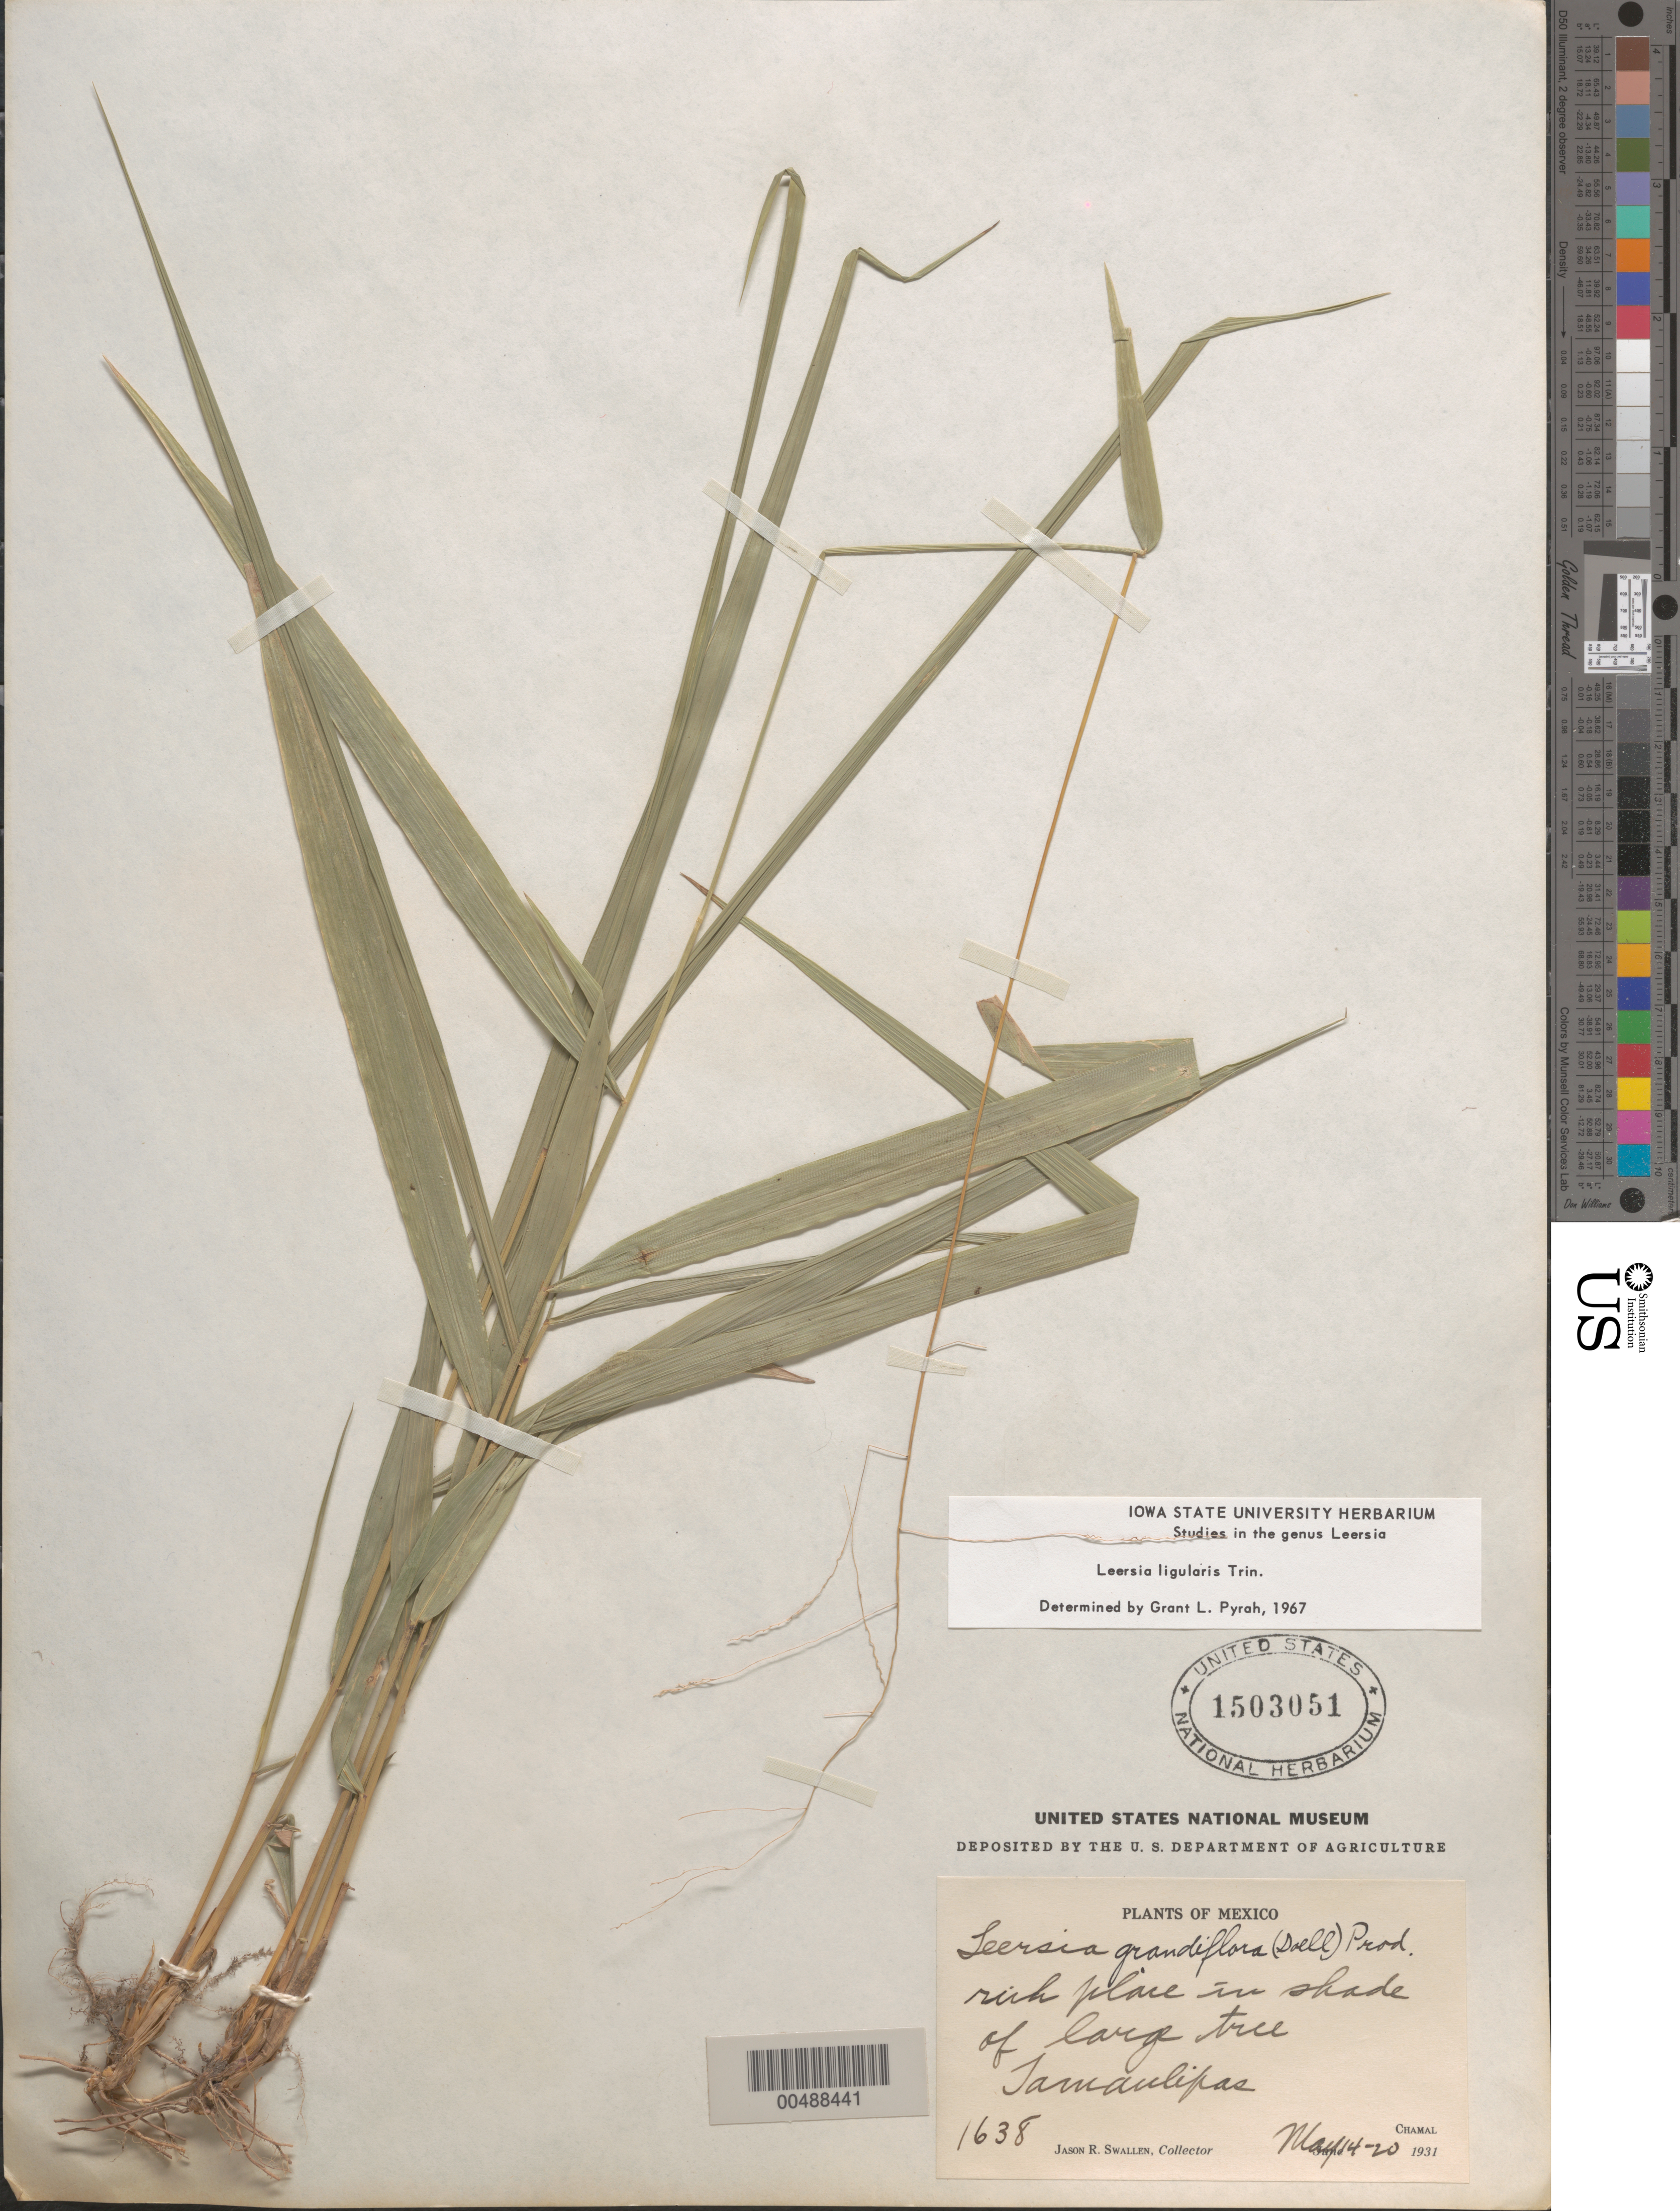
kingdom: Plantae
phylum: Tracheophyta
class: Liliopsida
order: Poales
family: Poaceae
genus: Leersia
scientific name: Leersia ligularis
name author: Trin.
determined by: Pyrah, G. L.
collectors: J. R. Swallen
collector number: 1638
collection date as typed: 14 May 1931 to 20 May 1931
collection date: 1931-05-14/1931-05-20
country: Mexico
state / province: Tamaulipas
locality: Chamal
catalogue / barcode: US 1503051